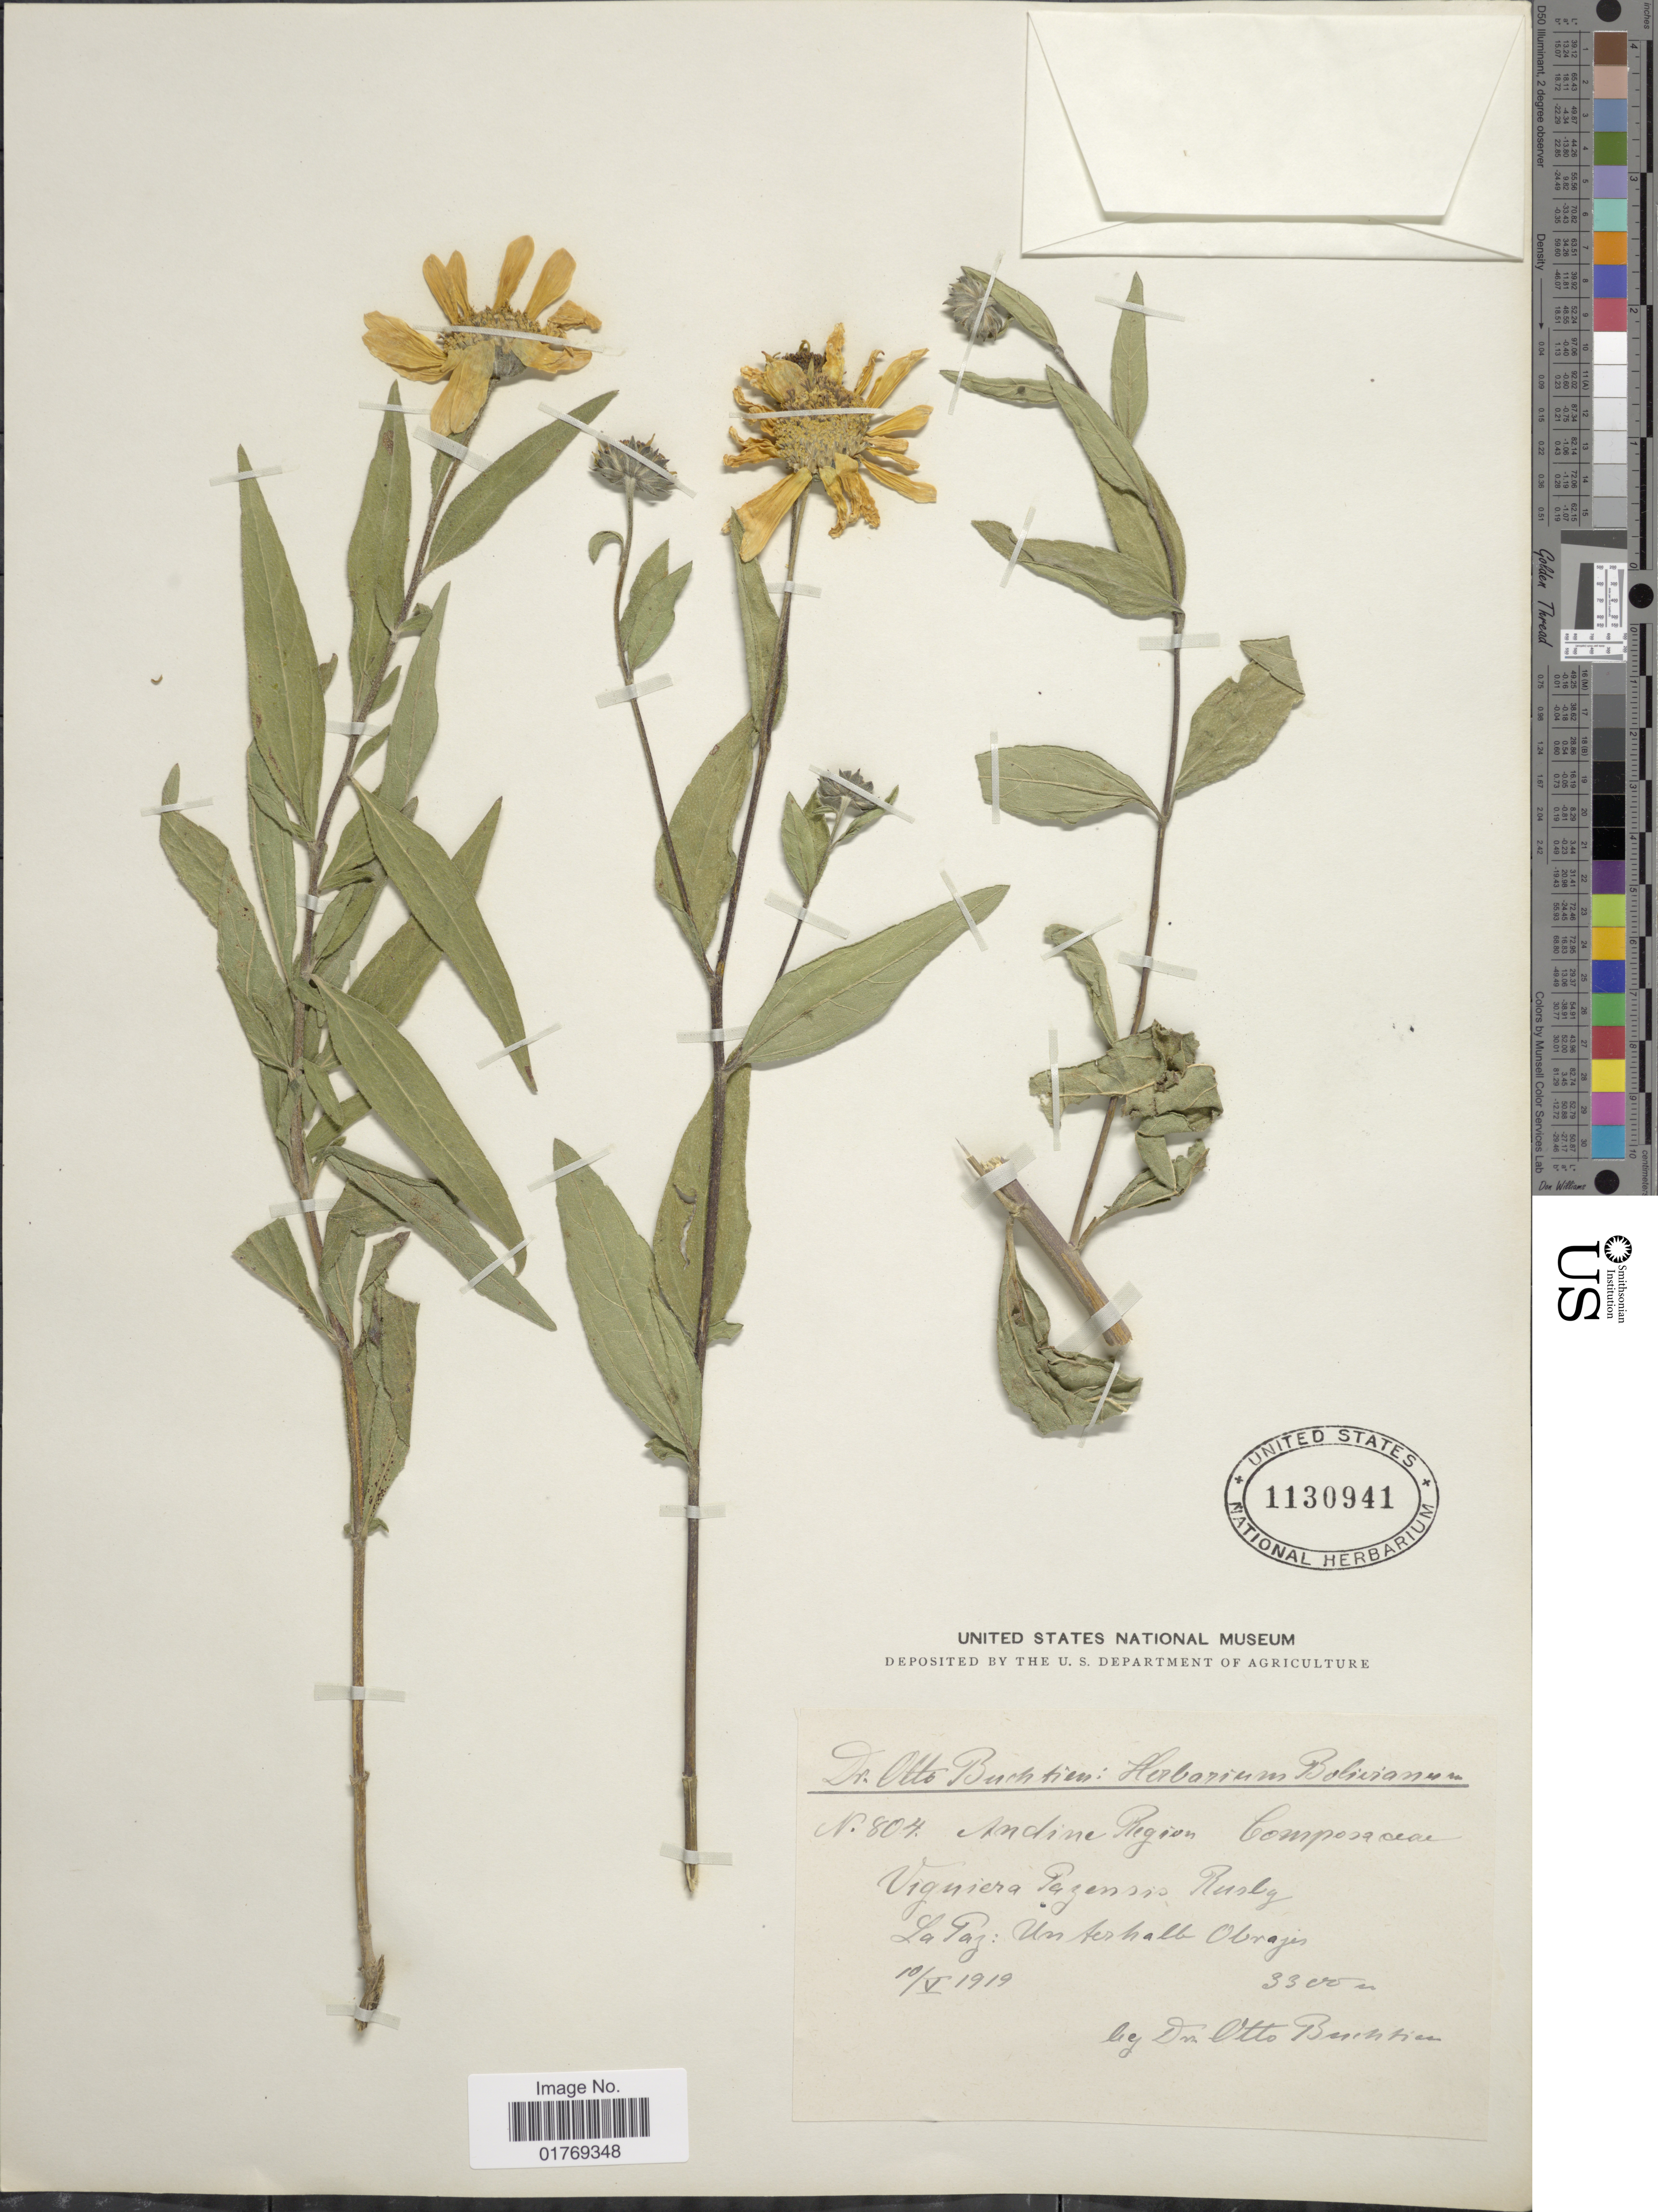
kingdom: Plantae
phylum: Tracheophyta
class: Magnoliopsida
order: Asterales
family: Asteraceae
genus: Viguiera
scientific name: Viguiera sp.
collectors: O. Buchtien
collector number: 807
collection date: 1919-05-10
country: Bolivia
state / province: La Paz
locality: Andina Region. La Paz: Unterhalb Obrajes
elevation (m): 3300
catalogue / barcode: US 1130941